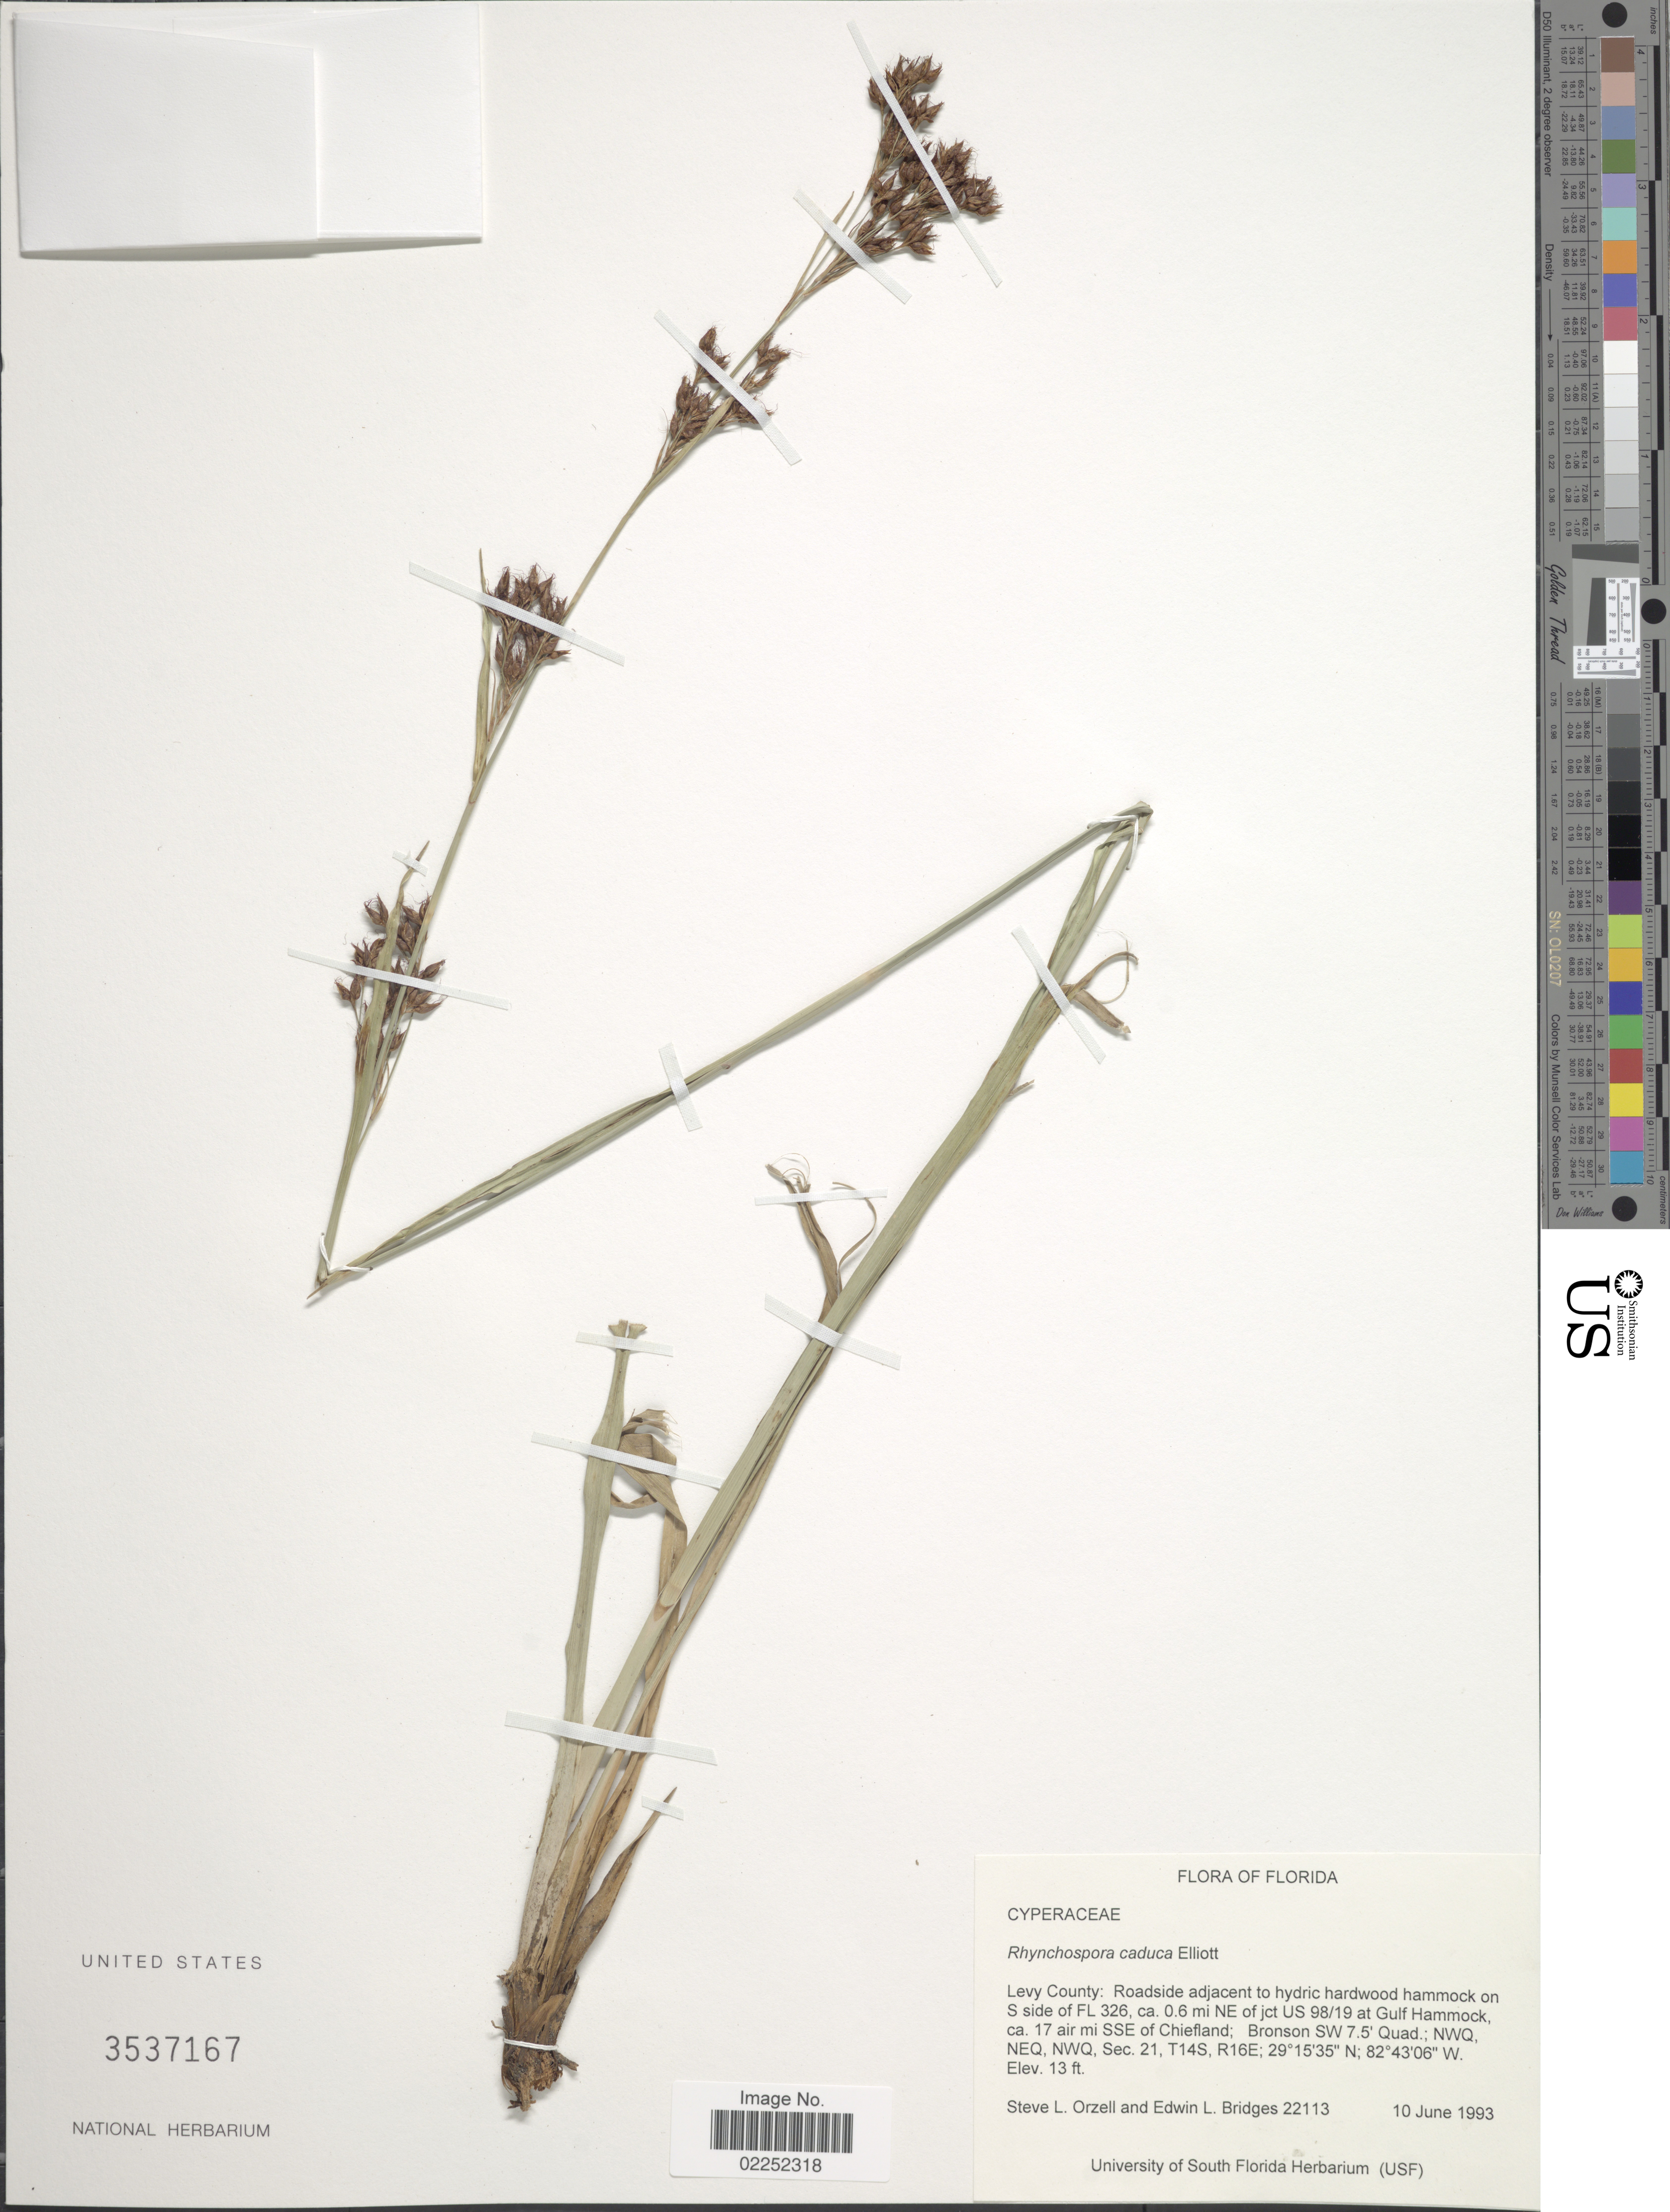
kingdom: Plantae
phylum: Tracheophyta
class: Liliopsida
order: Poales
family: Cyperaceae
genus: Rhynchospora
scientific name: Rhynchospora caduca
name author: Elliott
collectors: S. Orzell & E. Bridges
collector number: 22113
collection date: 1993-06-10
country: United States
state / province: Florida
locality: Levy County: Roadside adjacent to hydric hardwood hammock on S side of FL 326, ca 0.6 NE of jct US 98/19 at Gulf Hammock, ca. 17 air mi SSE of Chiefland; Bronson SW 7.5 Quad; NWQ, NEQ, NWQ, Sec. 21, T14S, R16E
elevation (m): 4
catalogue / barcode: US 3537167